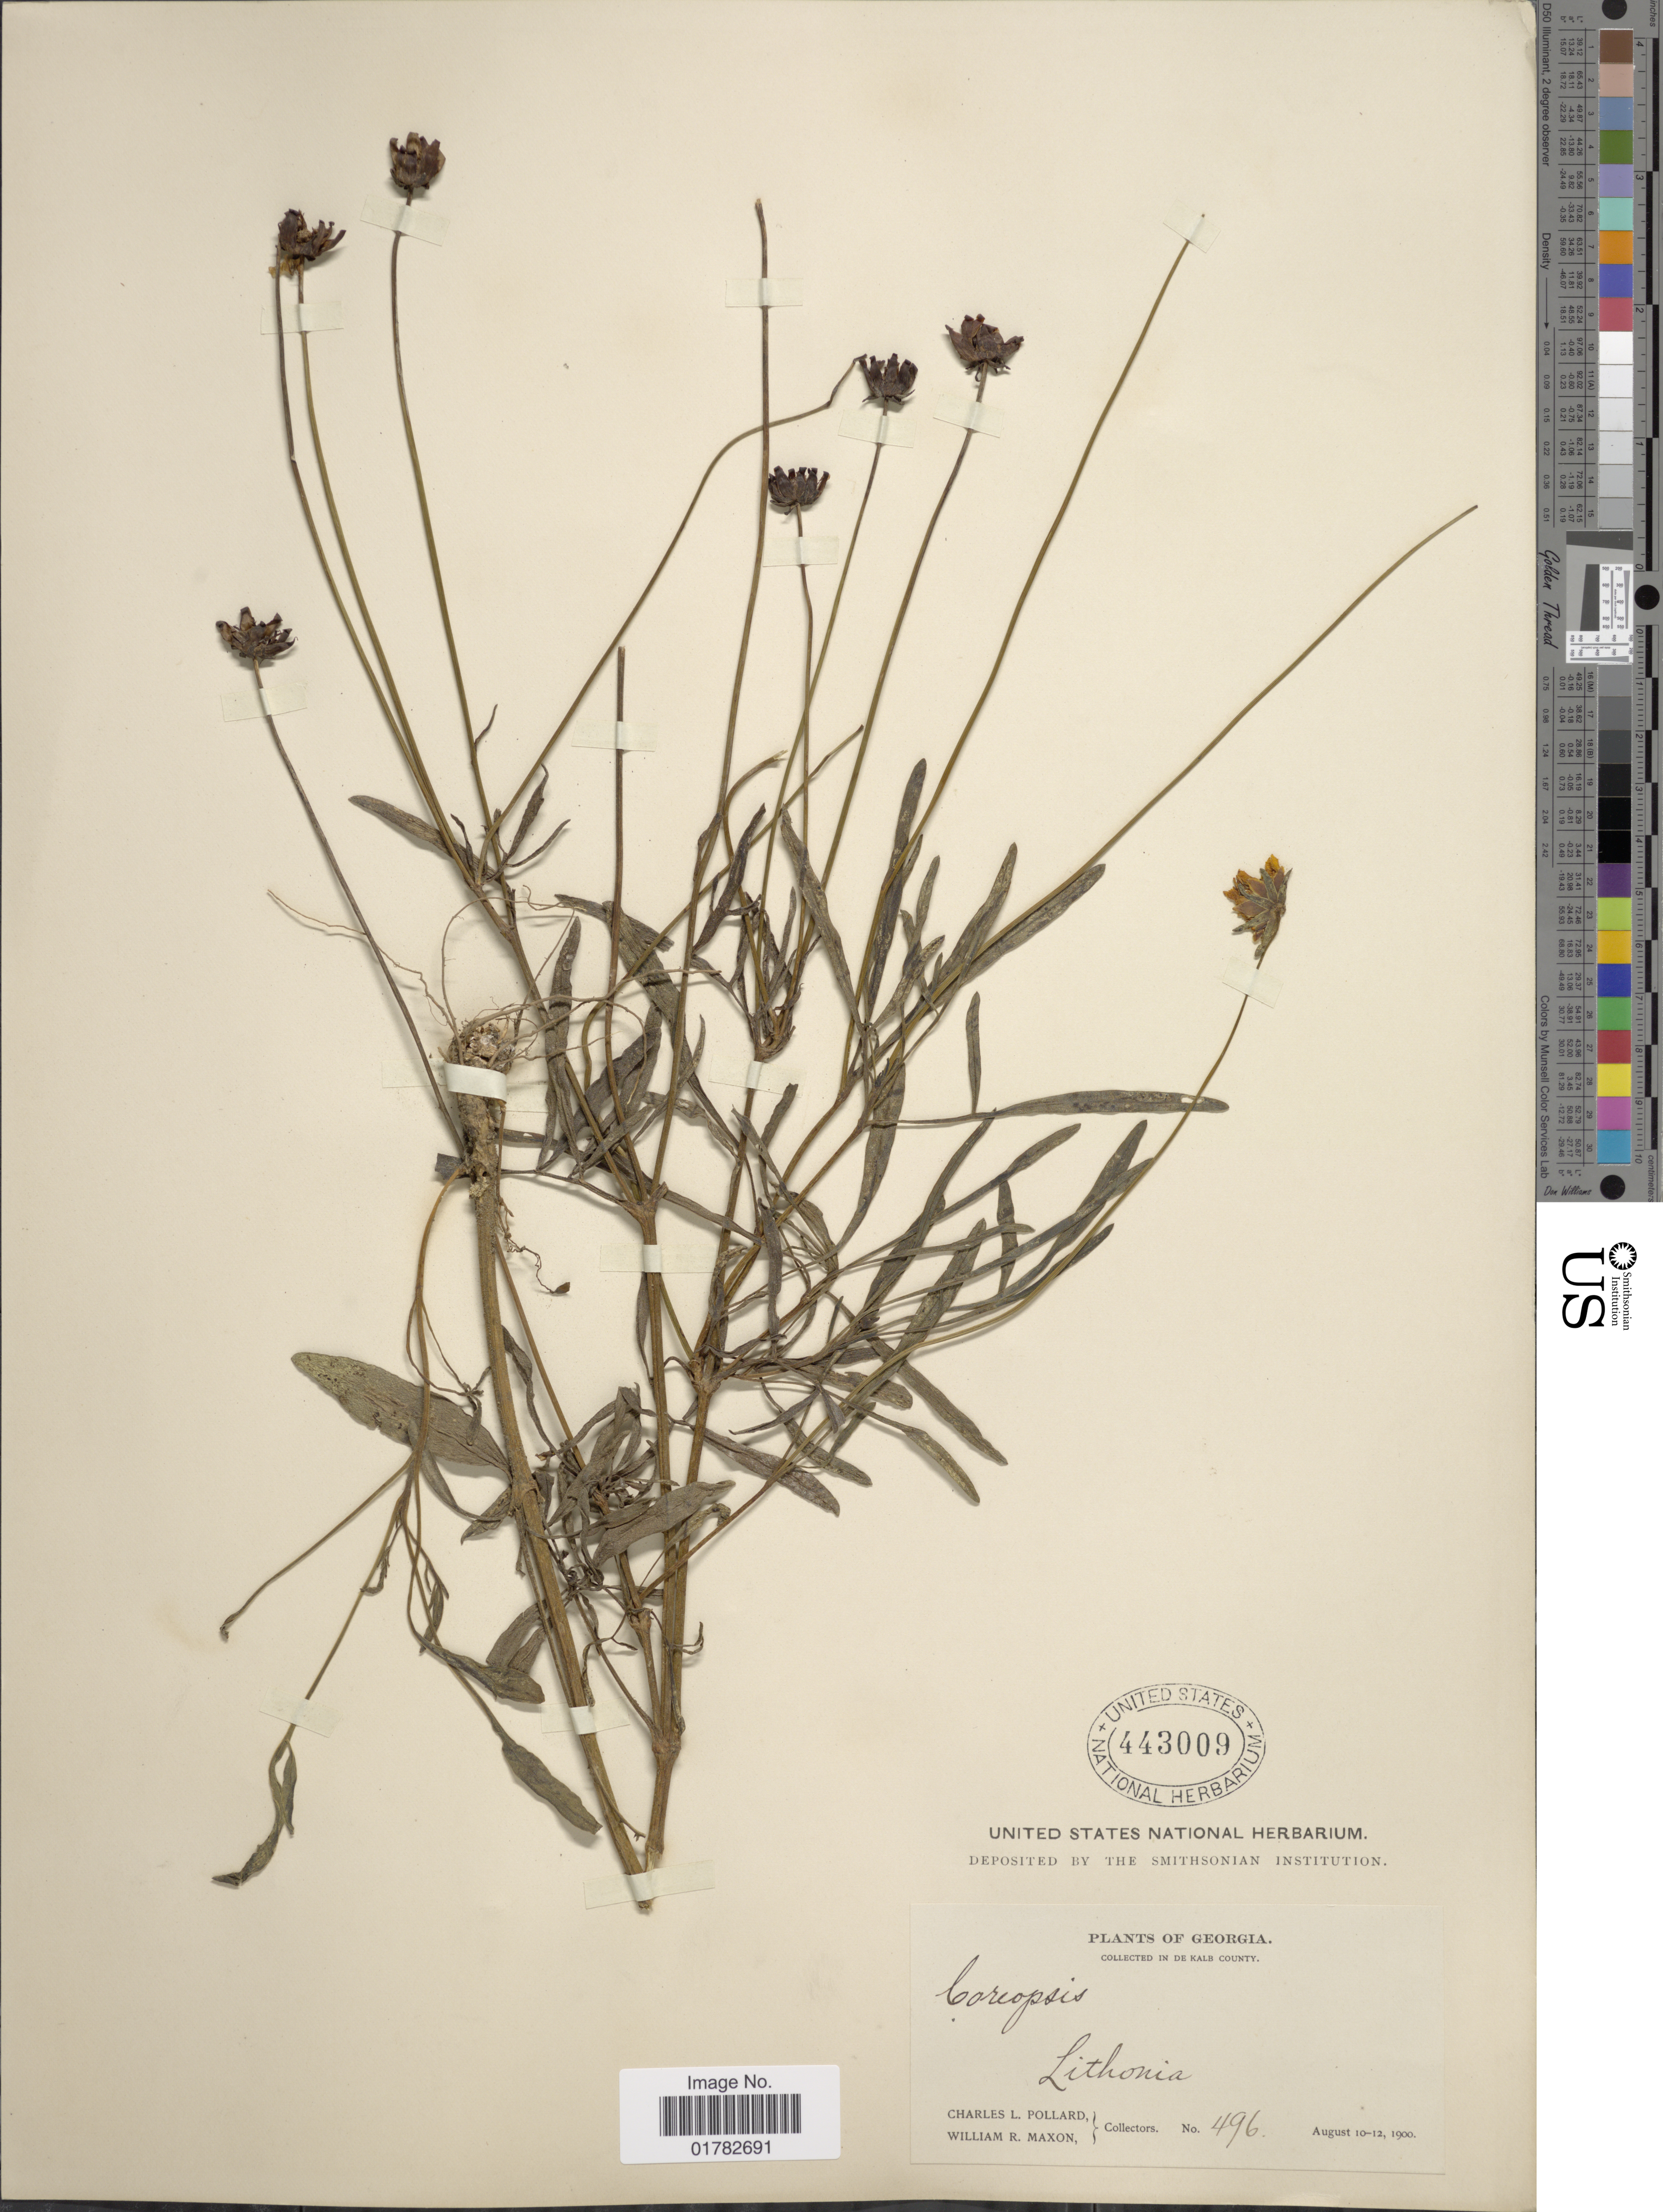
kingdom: Plantae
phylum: Tracheophyta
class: Magnoliopsida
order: Asterales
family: Asteraceae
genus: Coreopsis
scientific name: Coreopsis grandiflora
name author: Nutt.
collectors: C. L. Pollard & W. R. Maxon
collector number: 496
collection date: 1900-08-10/1900-08-12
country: United States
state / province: Georgia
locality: Kalb County, Lithonia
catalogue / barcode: US 443009